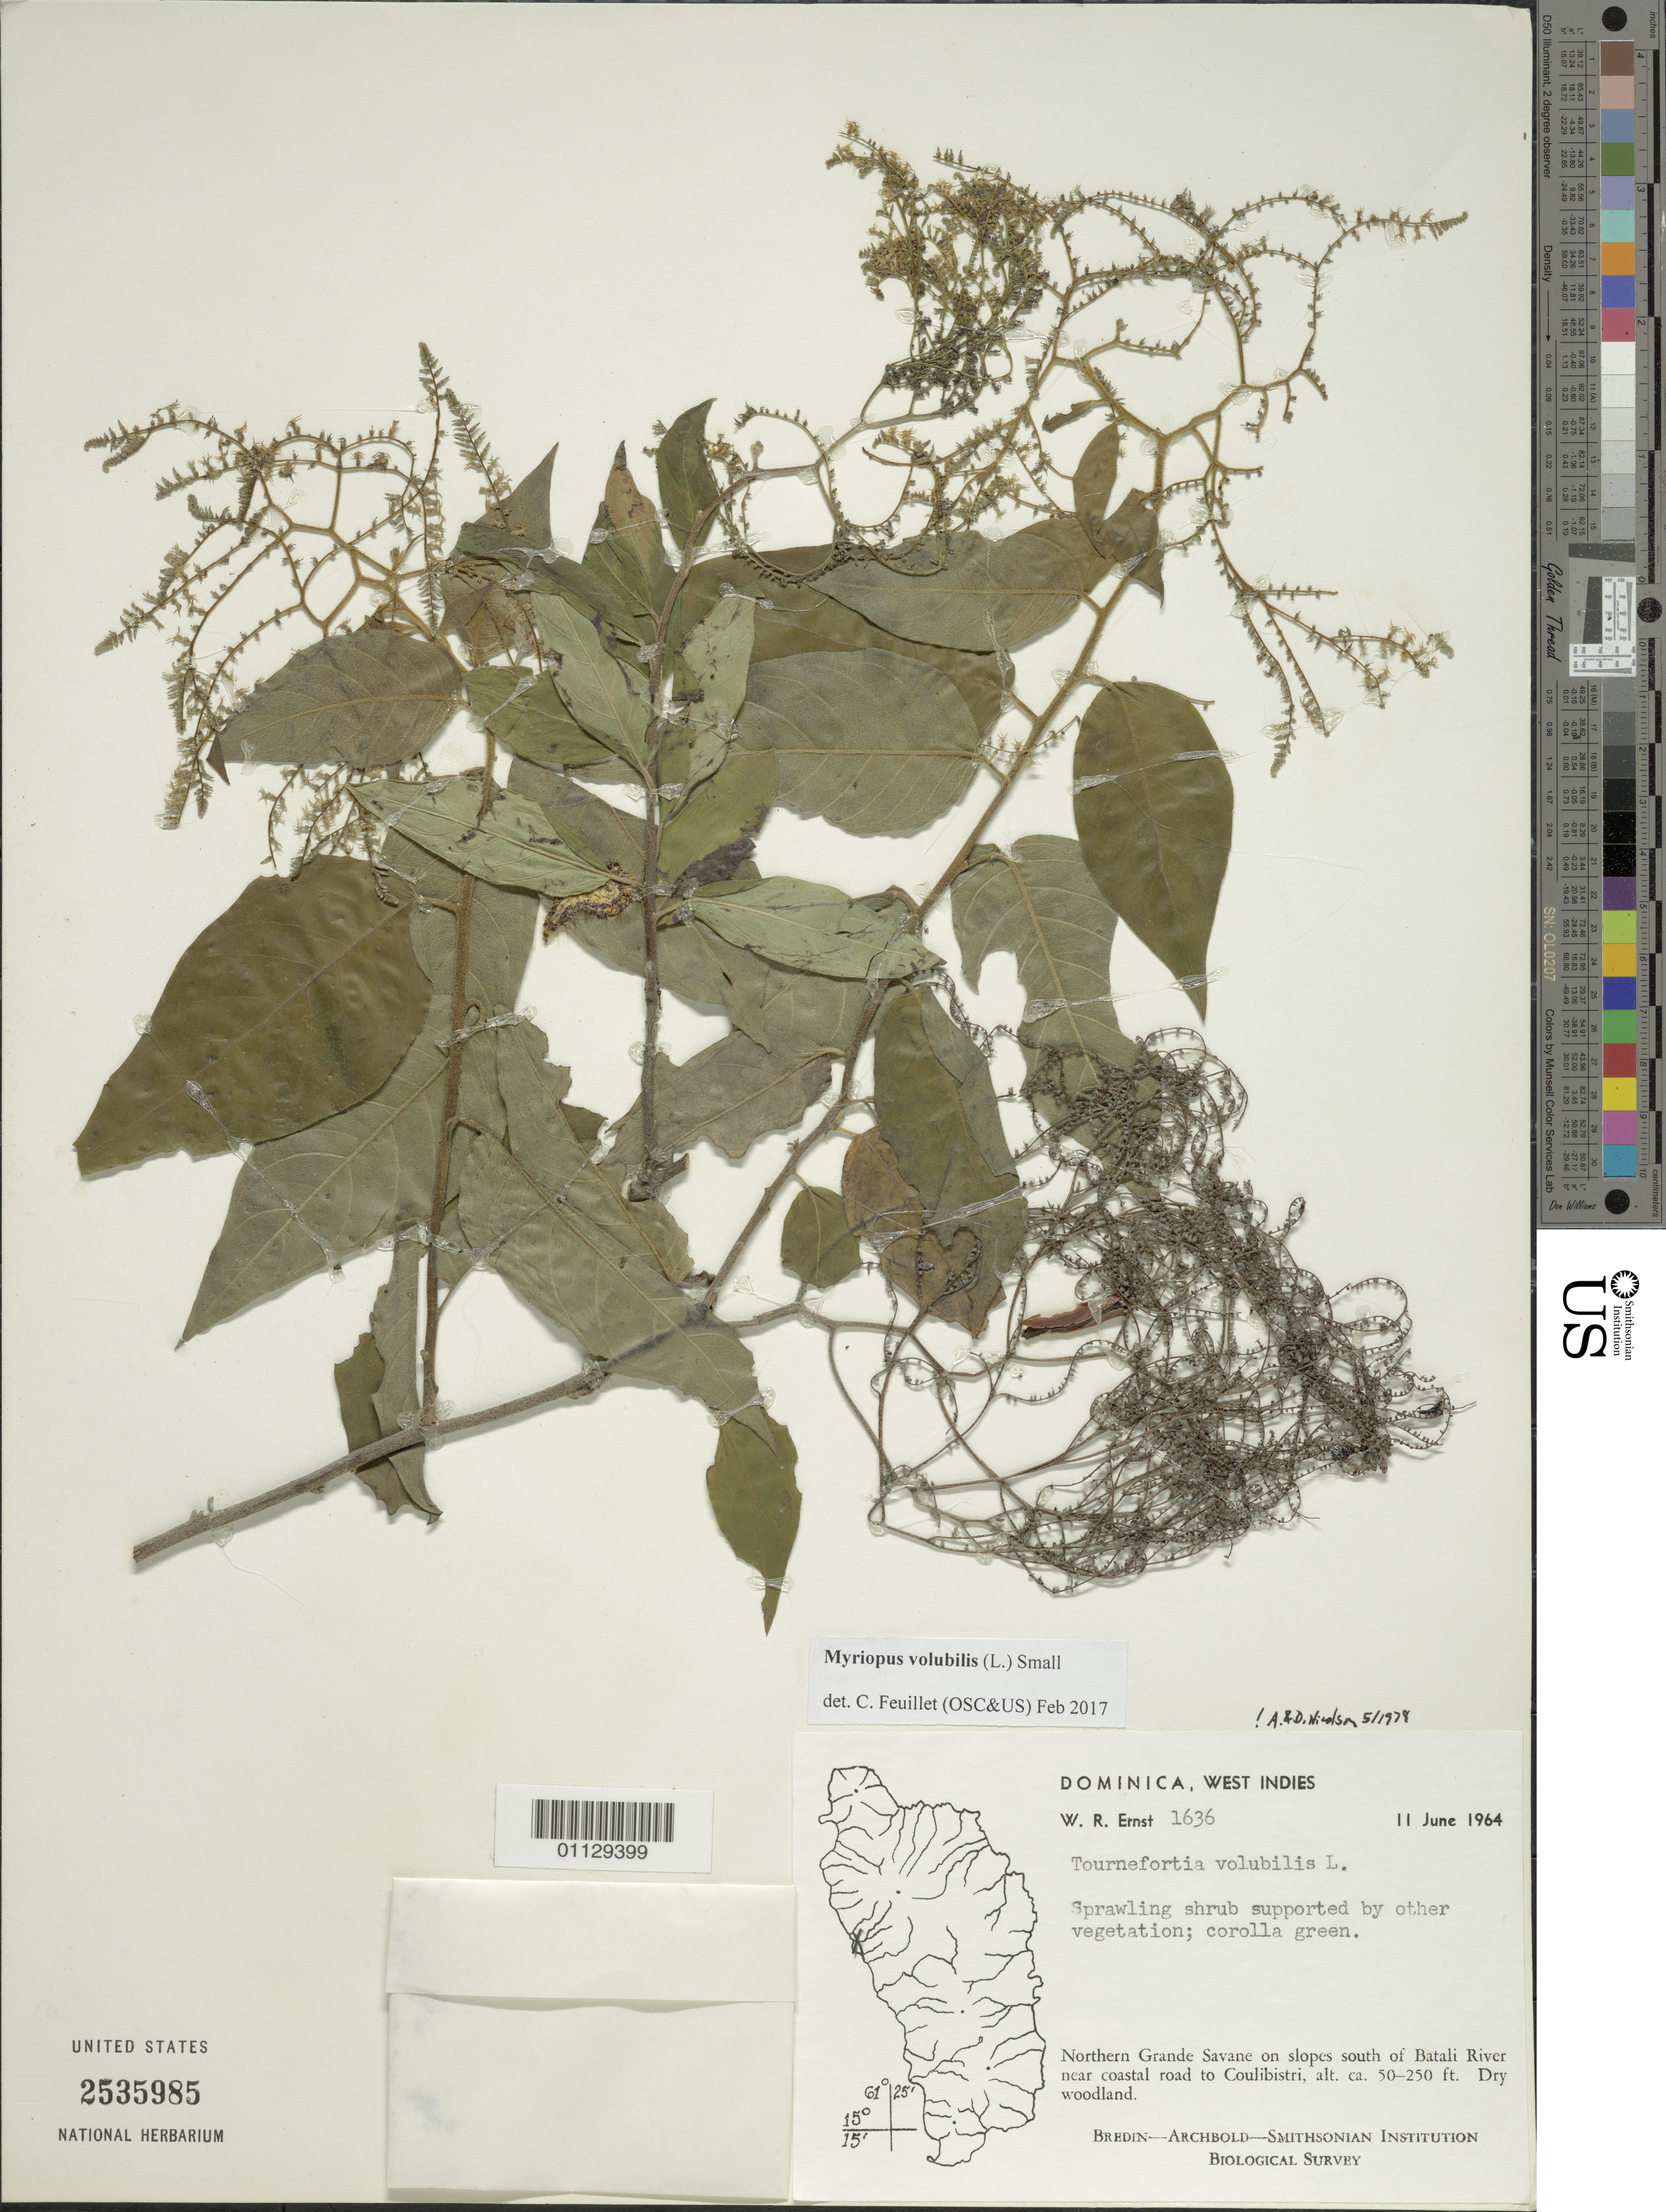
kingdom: Plantae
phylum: Tracheophyta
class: Magnoliopsida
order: Boraginales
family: Heliotropiaceae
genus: Myriopus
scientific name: Myriopus volubilis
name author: (L.) Small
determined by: Feuillet, C.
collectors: W. R. Ernst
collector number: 1636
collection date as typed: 11 Jun 1964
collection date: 1964-06-11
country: Dominica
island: Dominica I.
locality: Northern Grande Savane, S of Batali River near coastal road to Coulibistri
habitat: On slopes, dry woodland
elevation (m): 15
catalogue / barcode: US 2535985